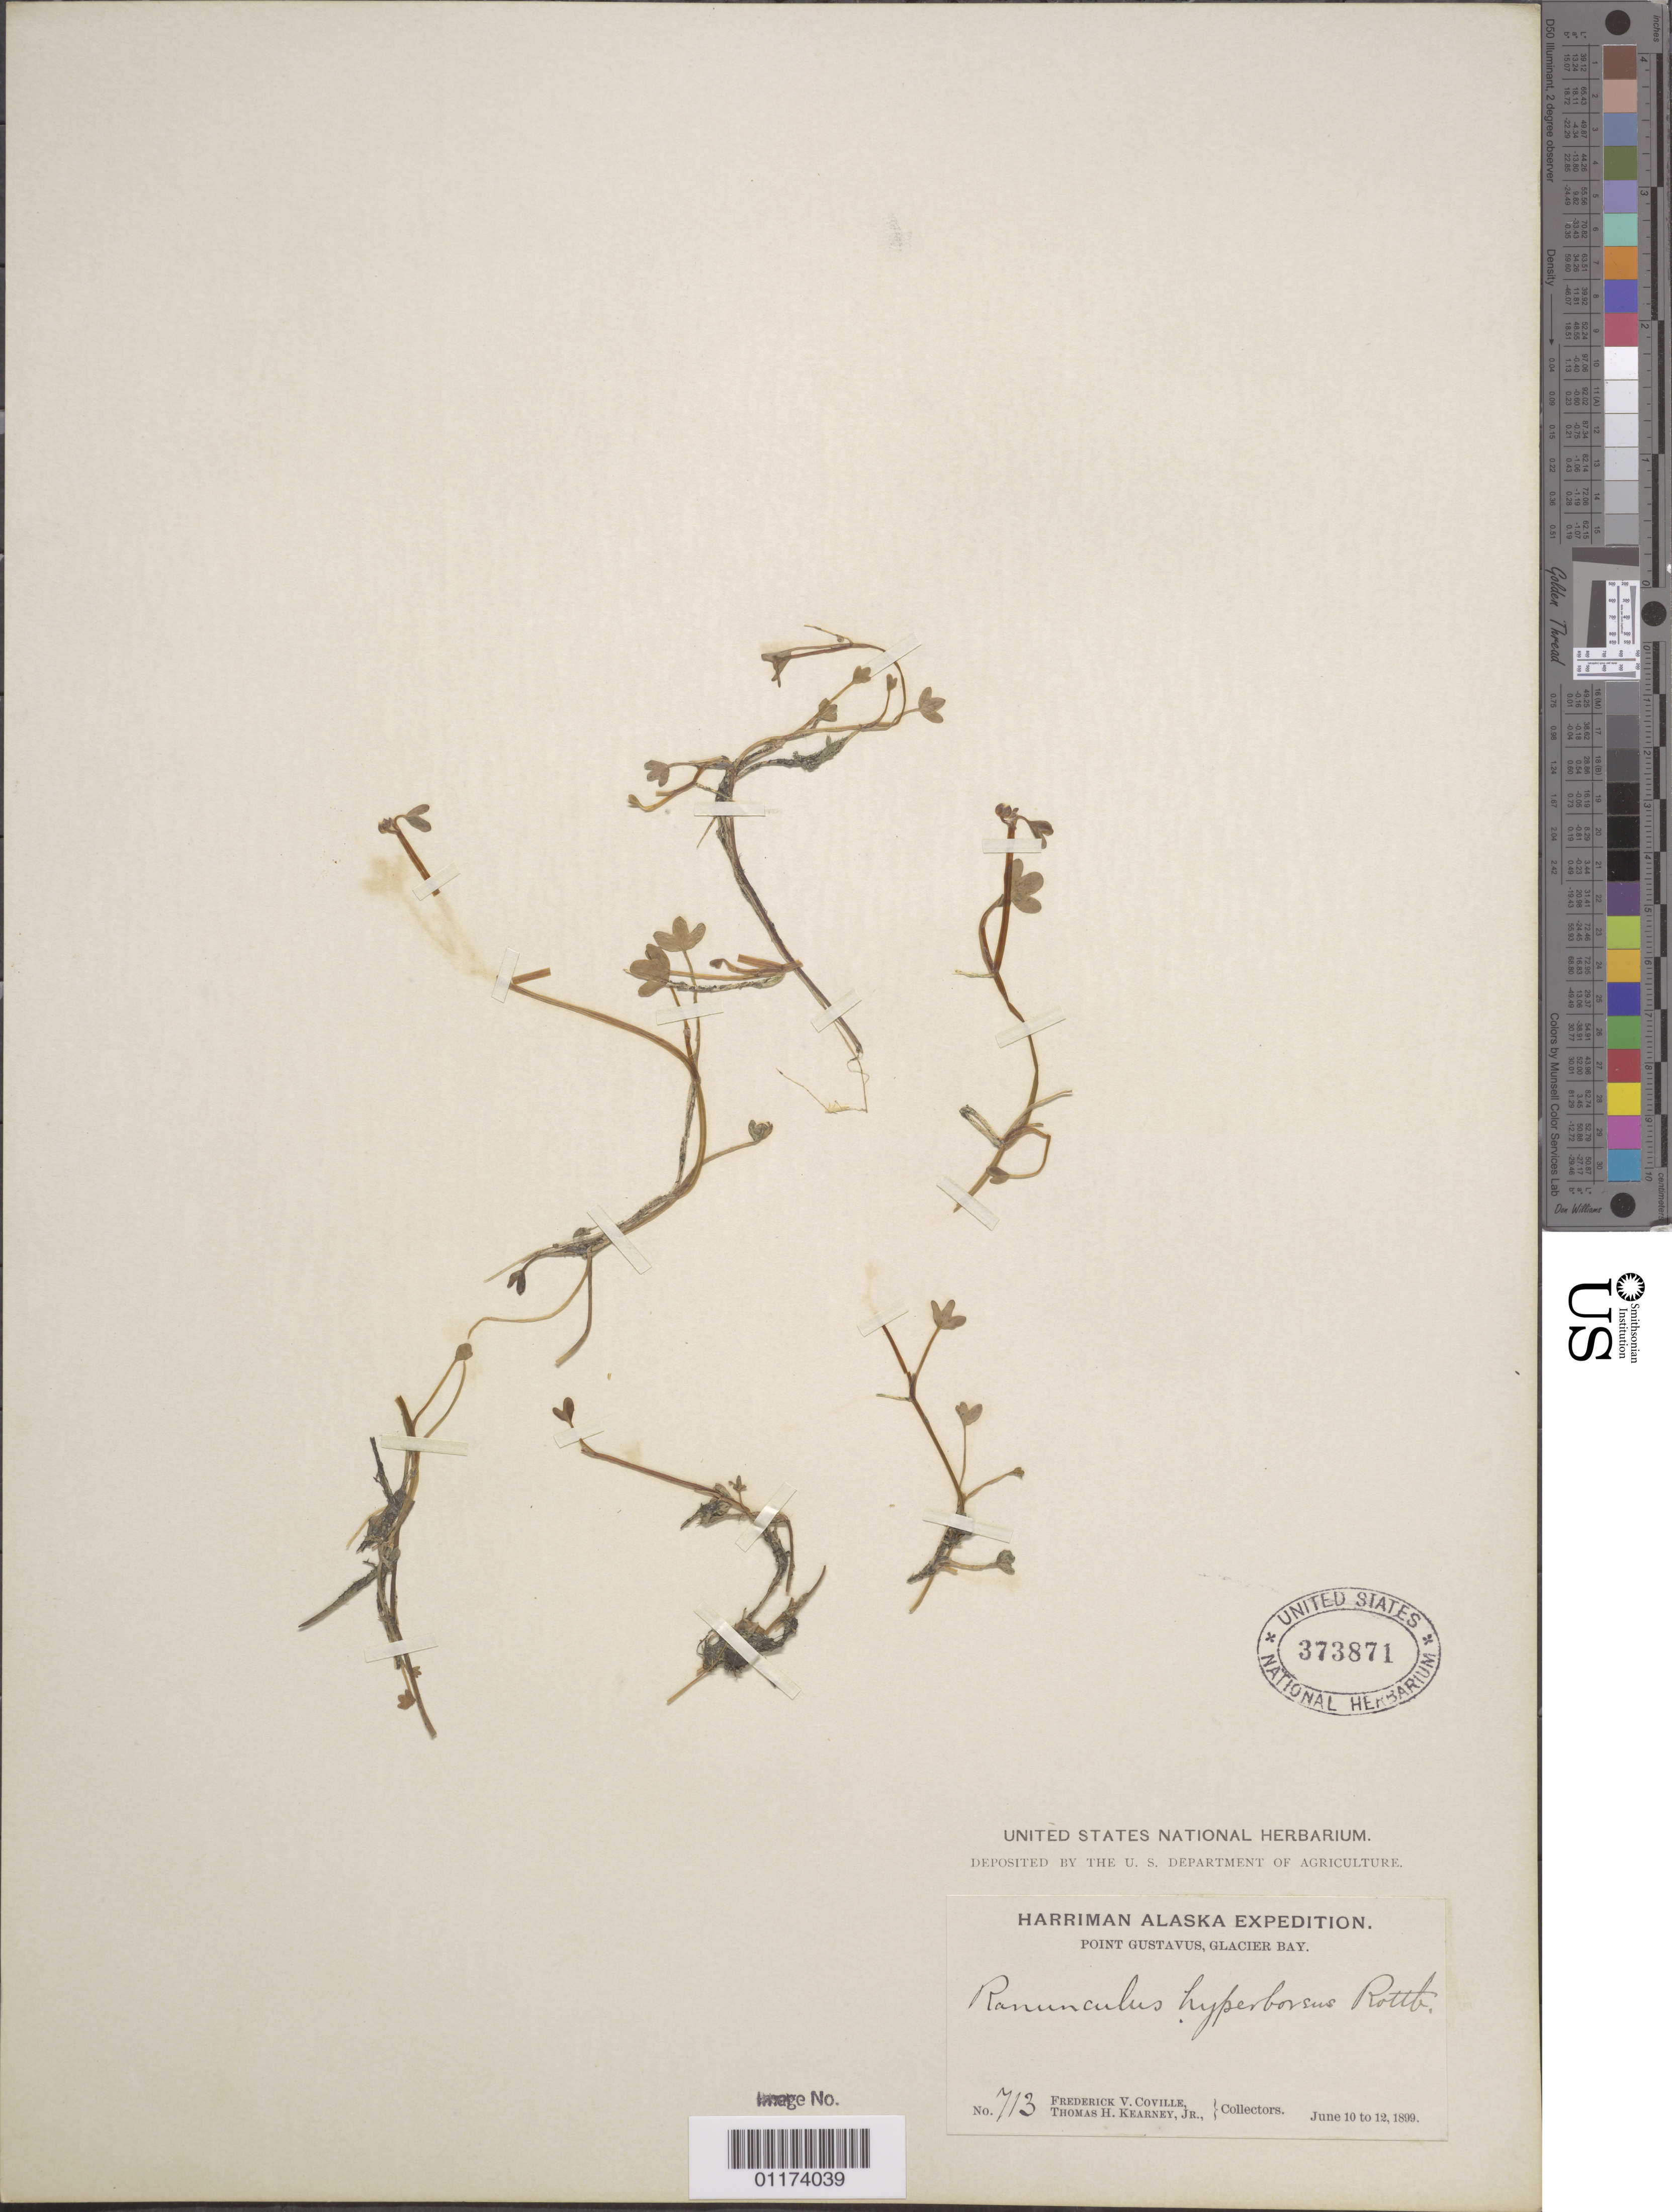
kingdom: Plantae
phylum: Tracheophyta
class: Magnoliopsida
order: Ranunculales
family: Ranunculaceae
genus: Ranunculus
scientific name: Ranunculus hyperboreus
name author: Rottb.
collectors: F. V. Coville & C. Kearney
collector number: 713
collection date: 1899-06-10/1899-06-12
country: United States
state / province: Alaska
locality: Point Gustavus, Glacier Bay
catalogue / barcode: US 373871-2